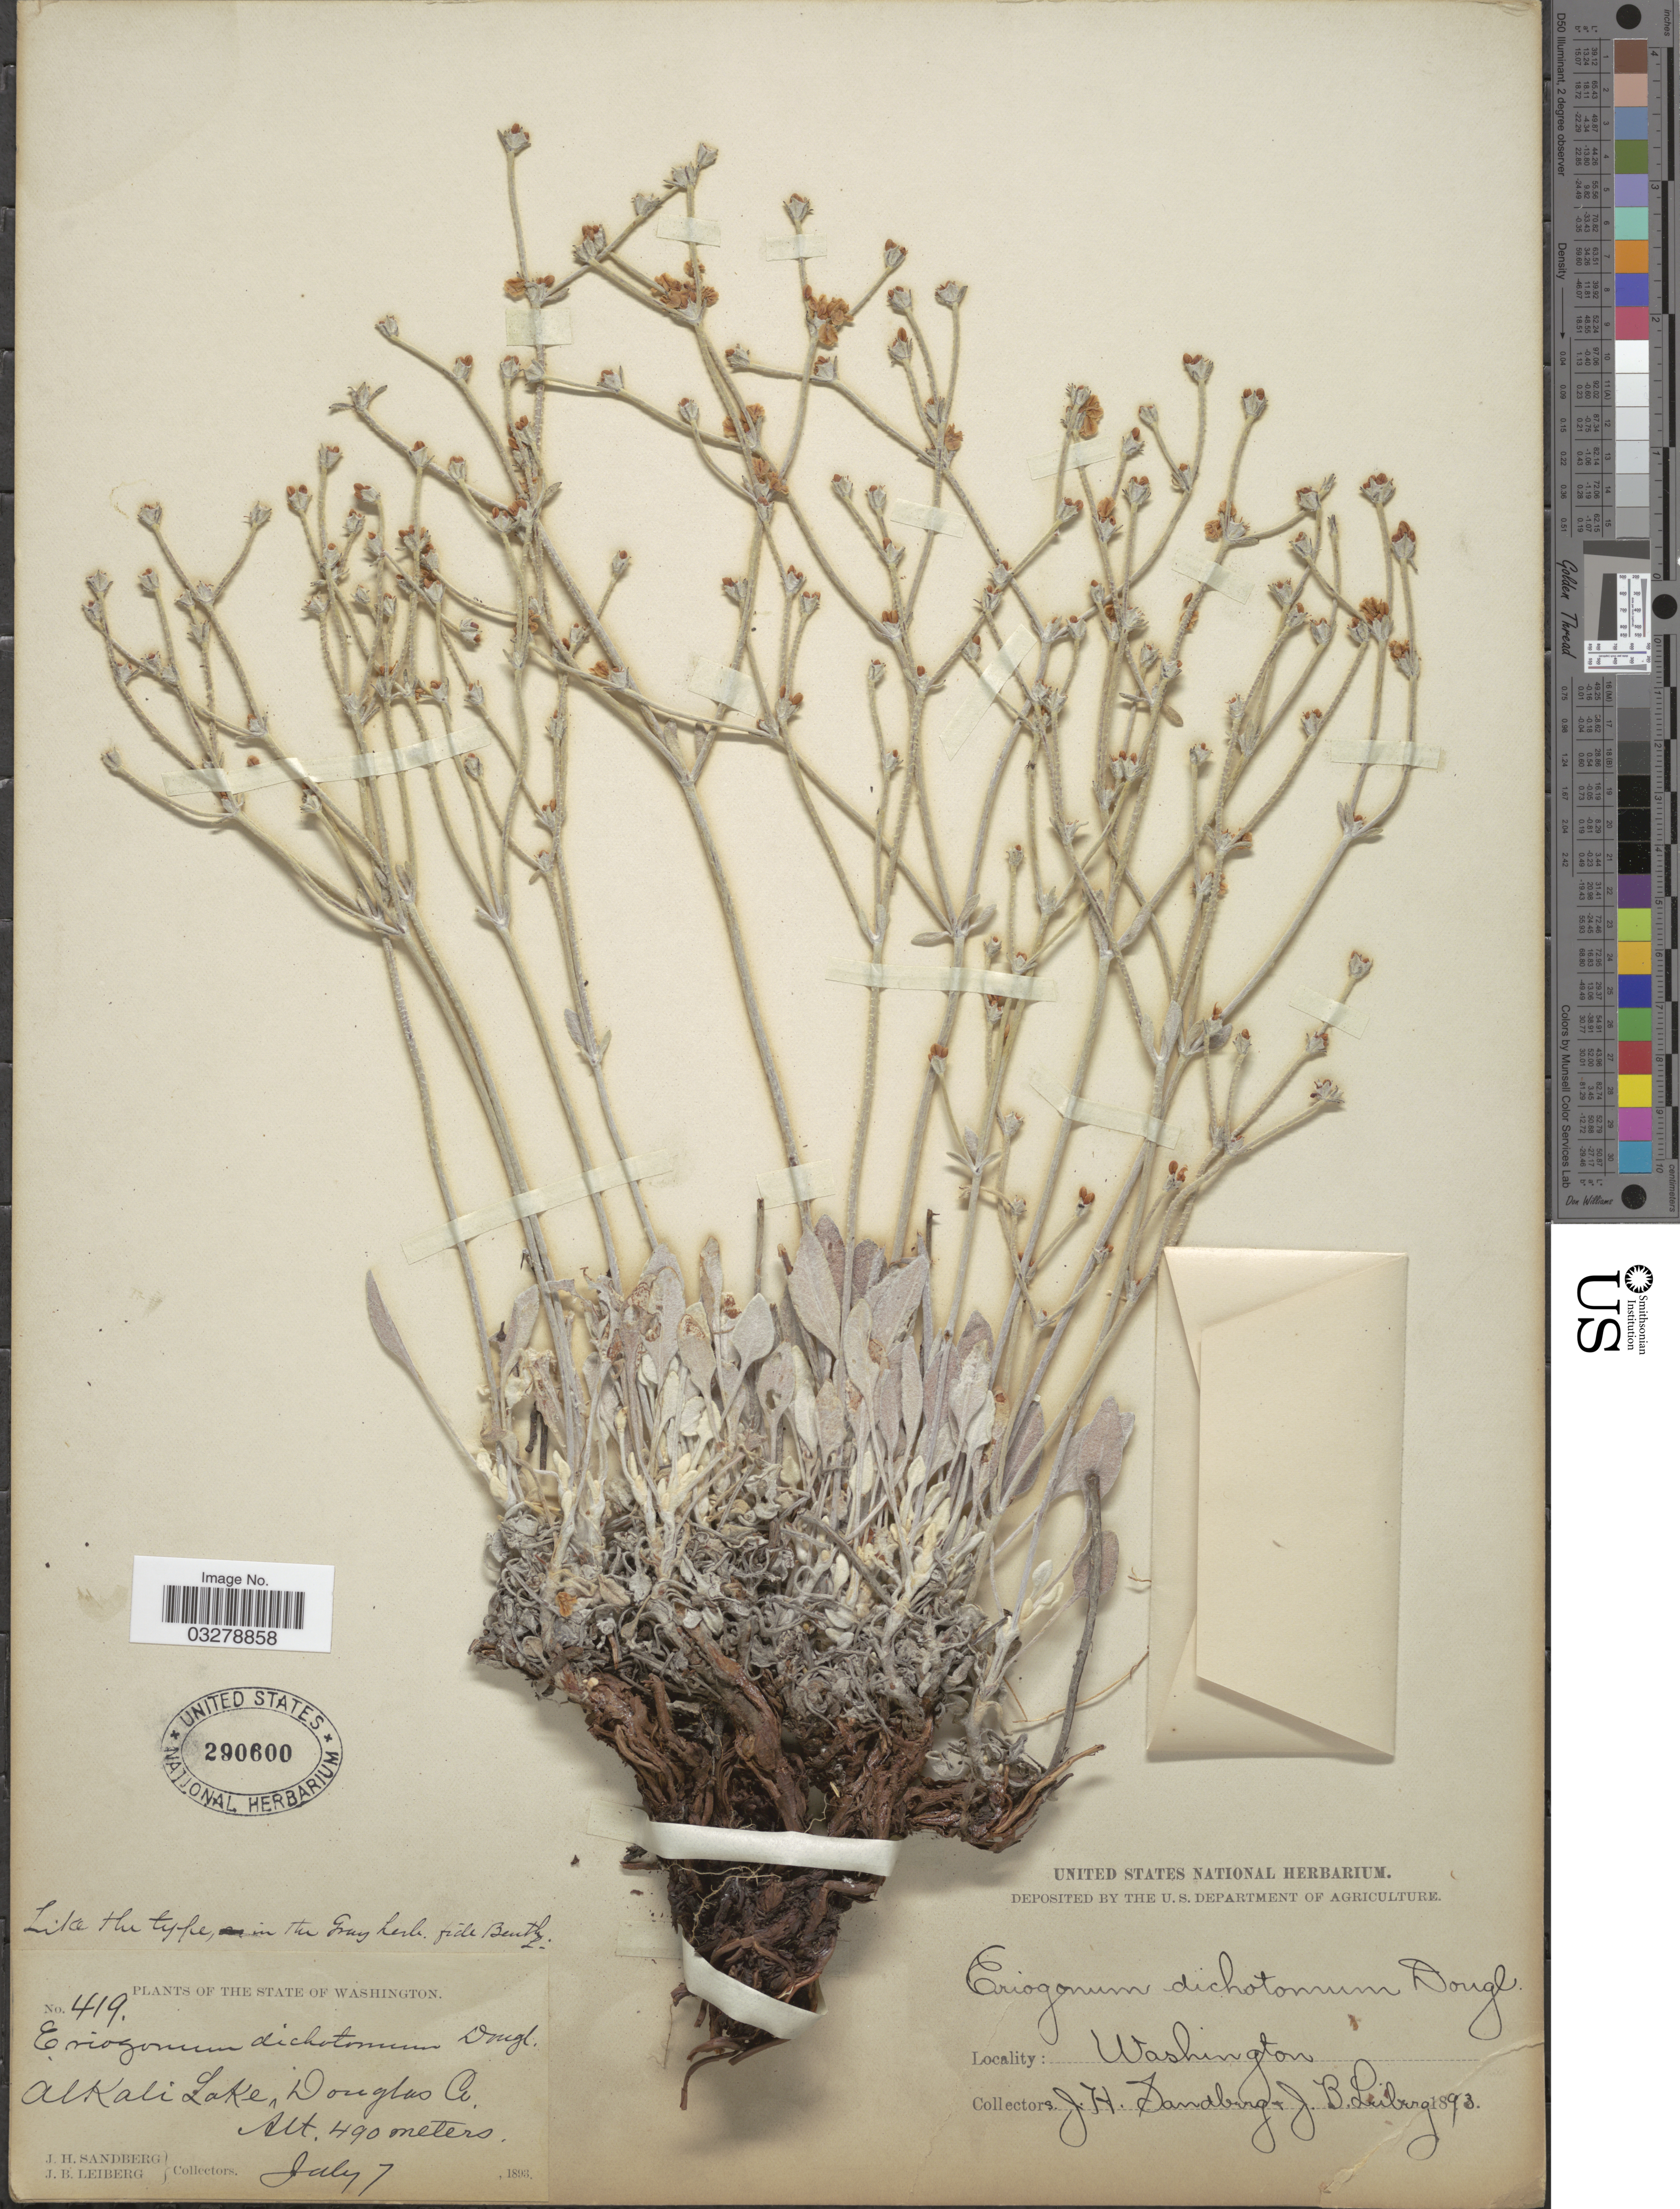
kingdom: Plantae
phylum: Tracheophyta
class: Magnoliopsida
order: Caryophyllales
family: Polygonaceae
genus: Eriogonum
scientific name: Eriogonum niverum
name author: Douglas ex Benth.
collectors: J. H. Sandberg & J. B. Leiberg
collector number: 419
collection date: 1893-07-07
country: United States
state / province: Washington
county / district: Douglas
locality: Alkali Lake, Douglas Co.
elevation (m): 490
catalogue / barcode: US 290600